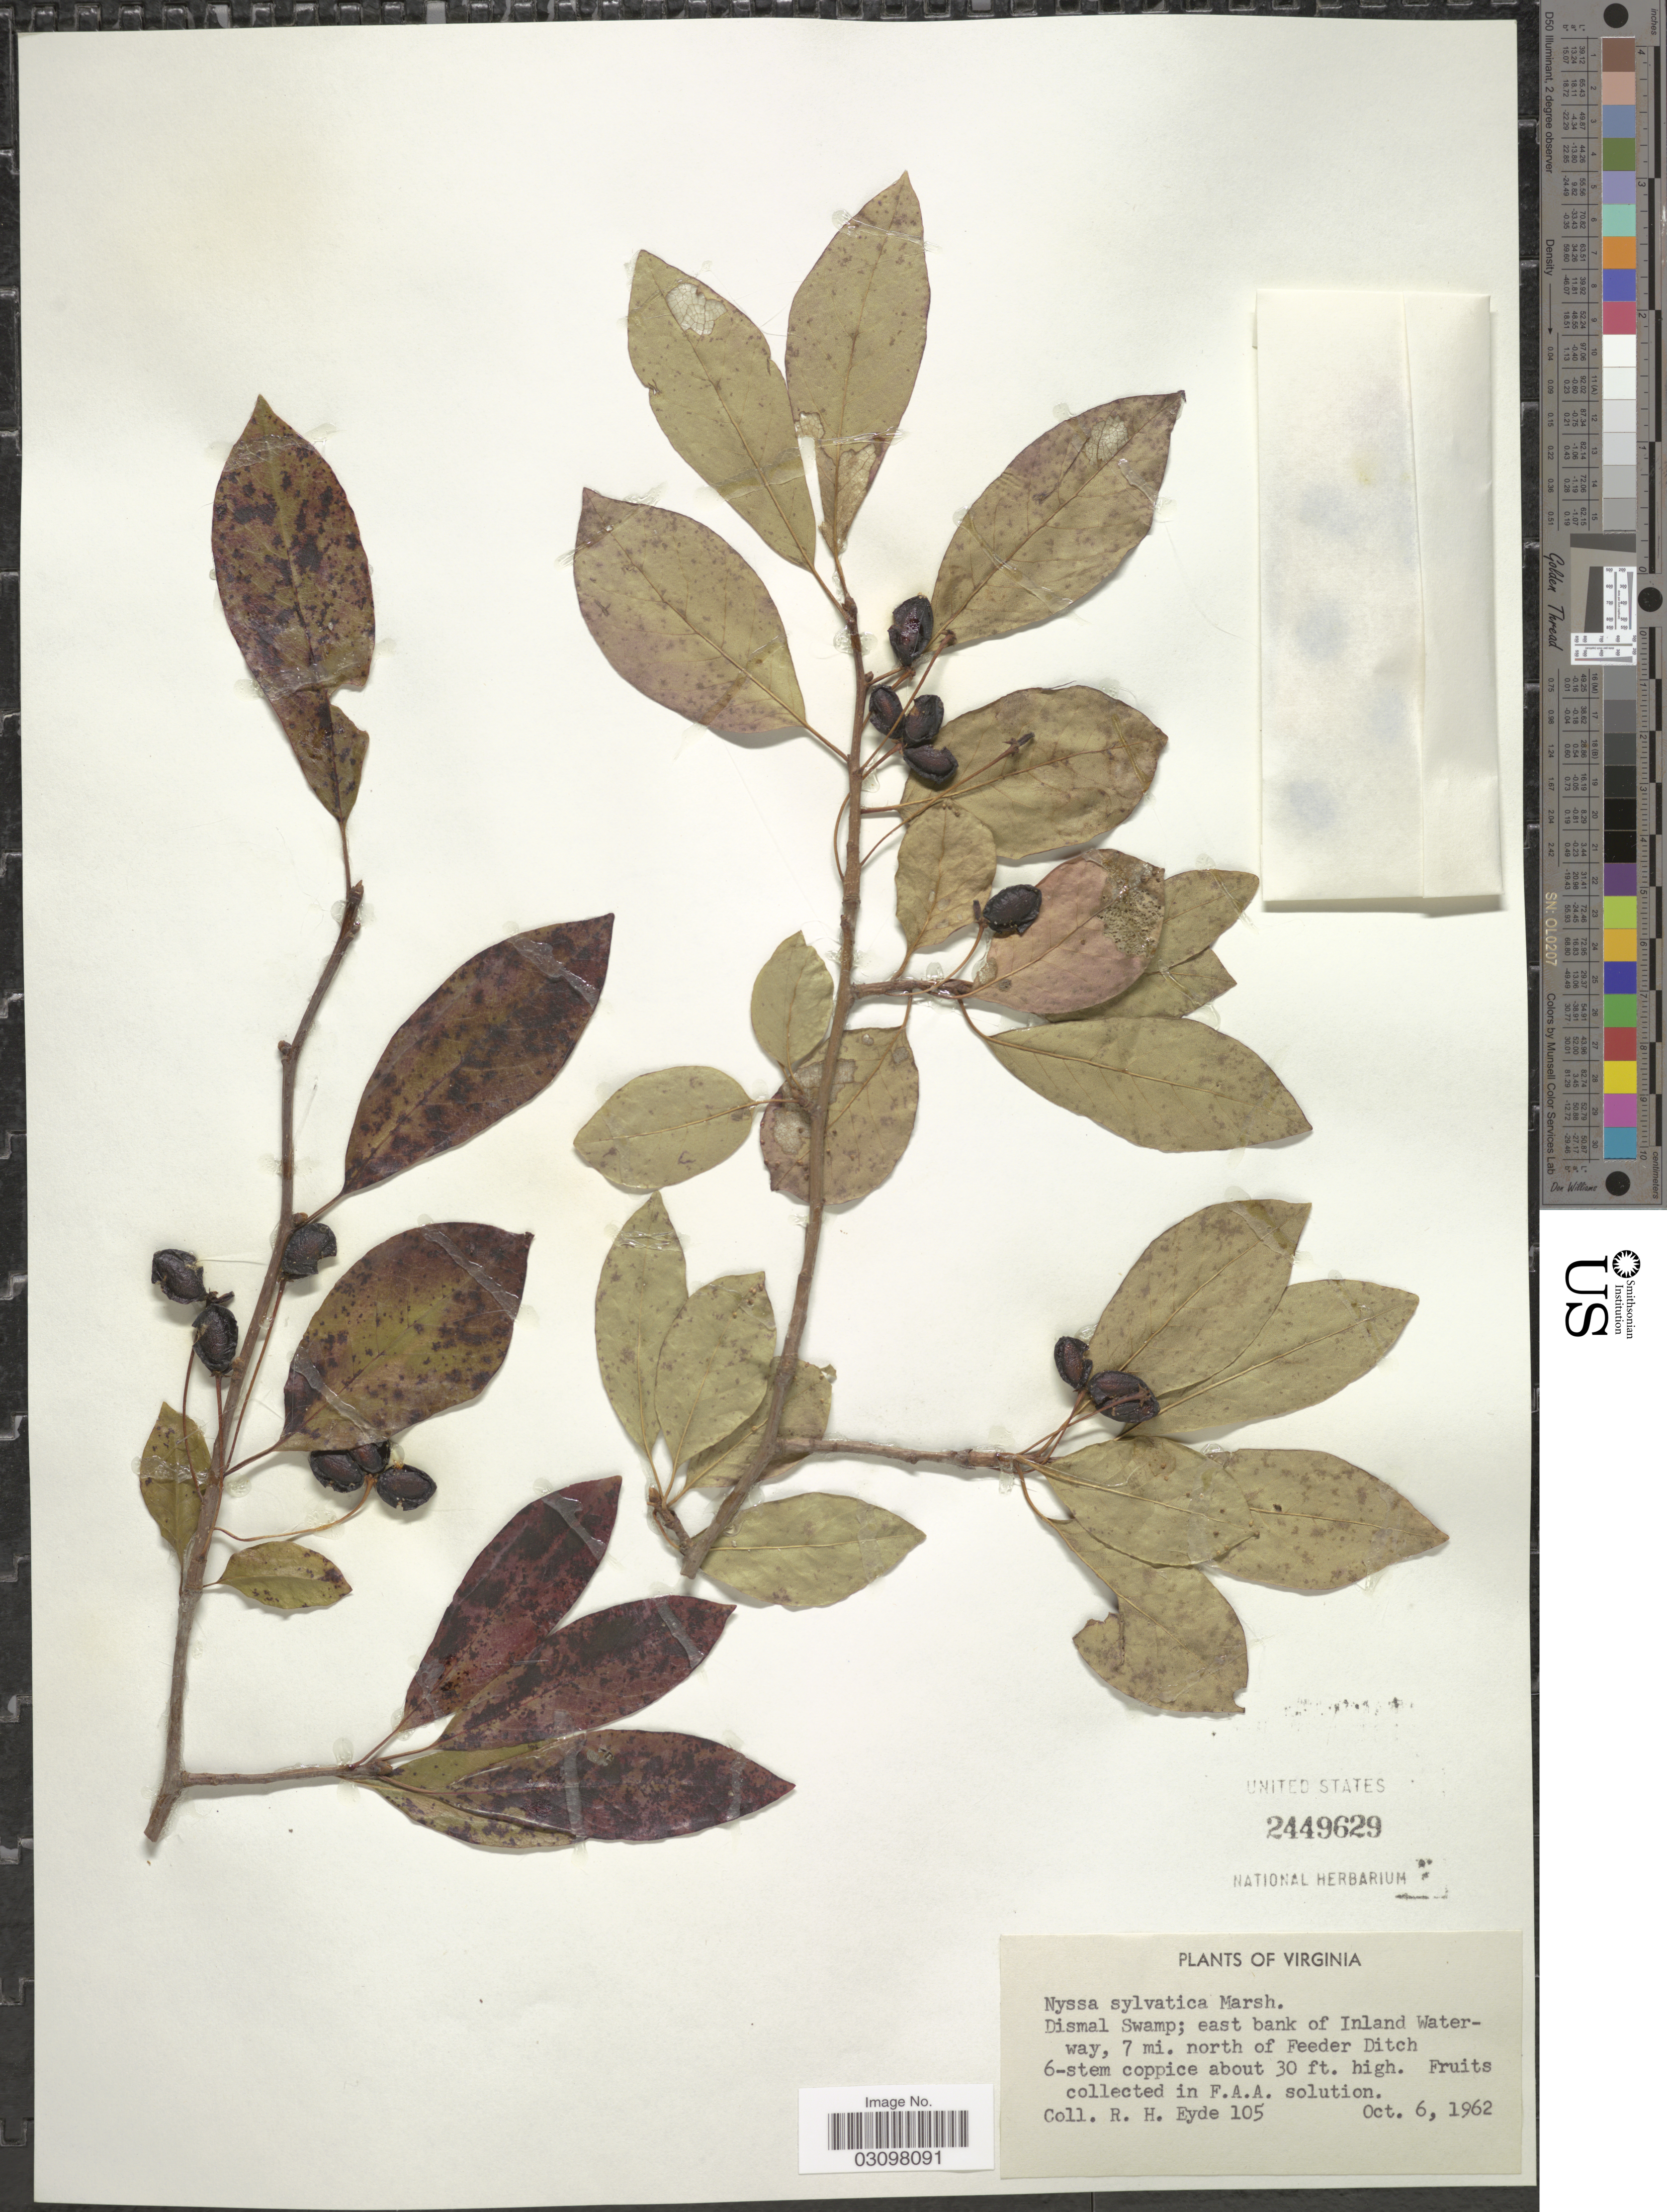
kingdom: Plantae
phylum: Tracheophyta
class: Magnoliopsida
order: Cornales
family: Nyssaceae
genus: Nyssa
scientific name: Nyssa sylvatica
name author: Marshall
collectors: R. H. Eyde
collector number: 105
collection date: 1962-10-06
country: United States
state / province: Virginia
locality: Dismal Swamp; east bank of Inland Waterway, 7 mi. north of Feeder Ditch.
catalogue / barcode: US 2449629